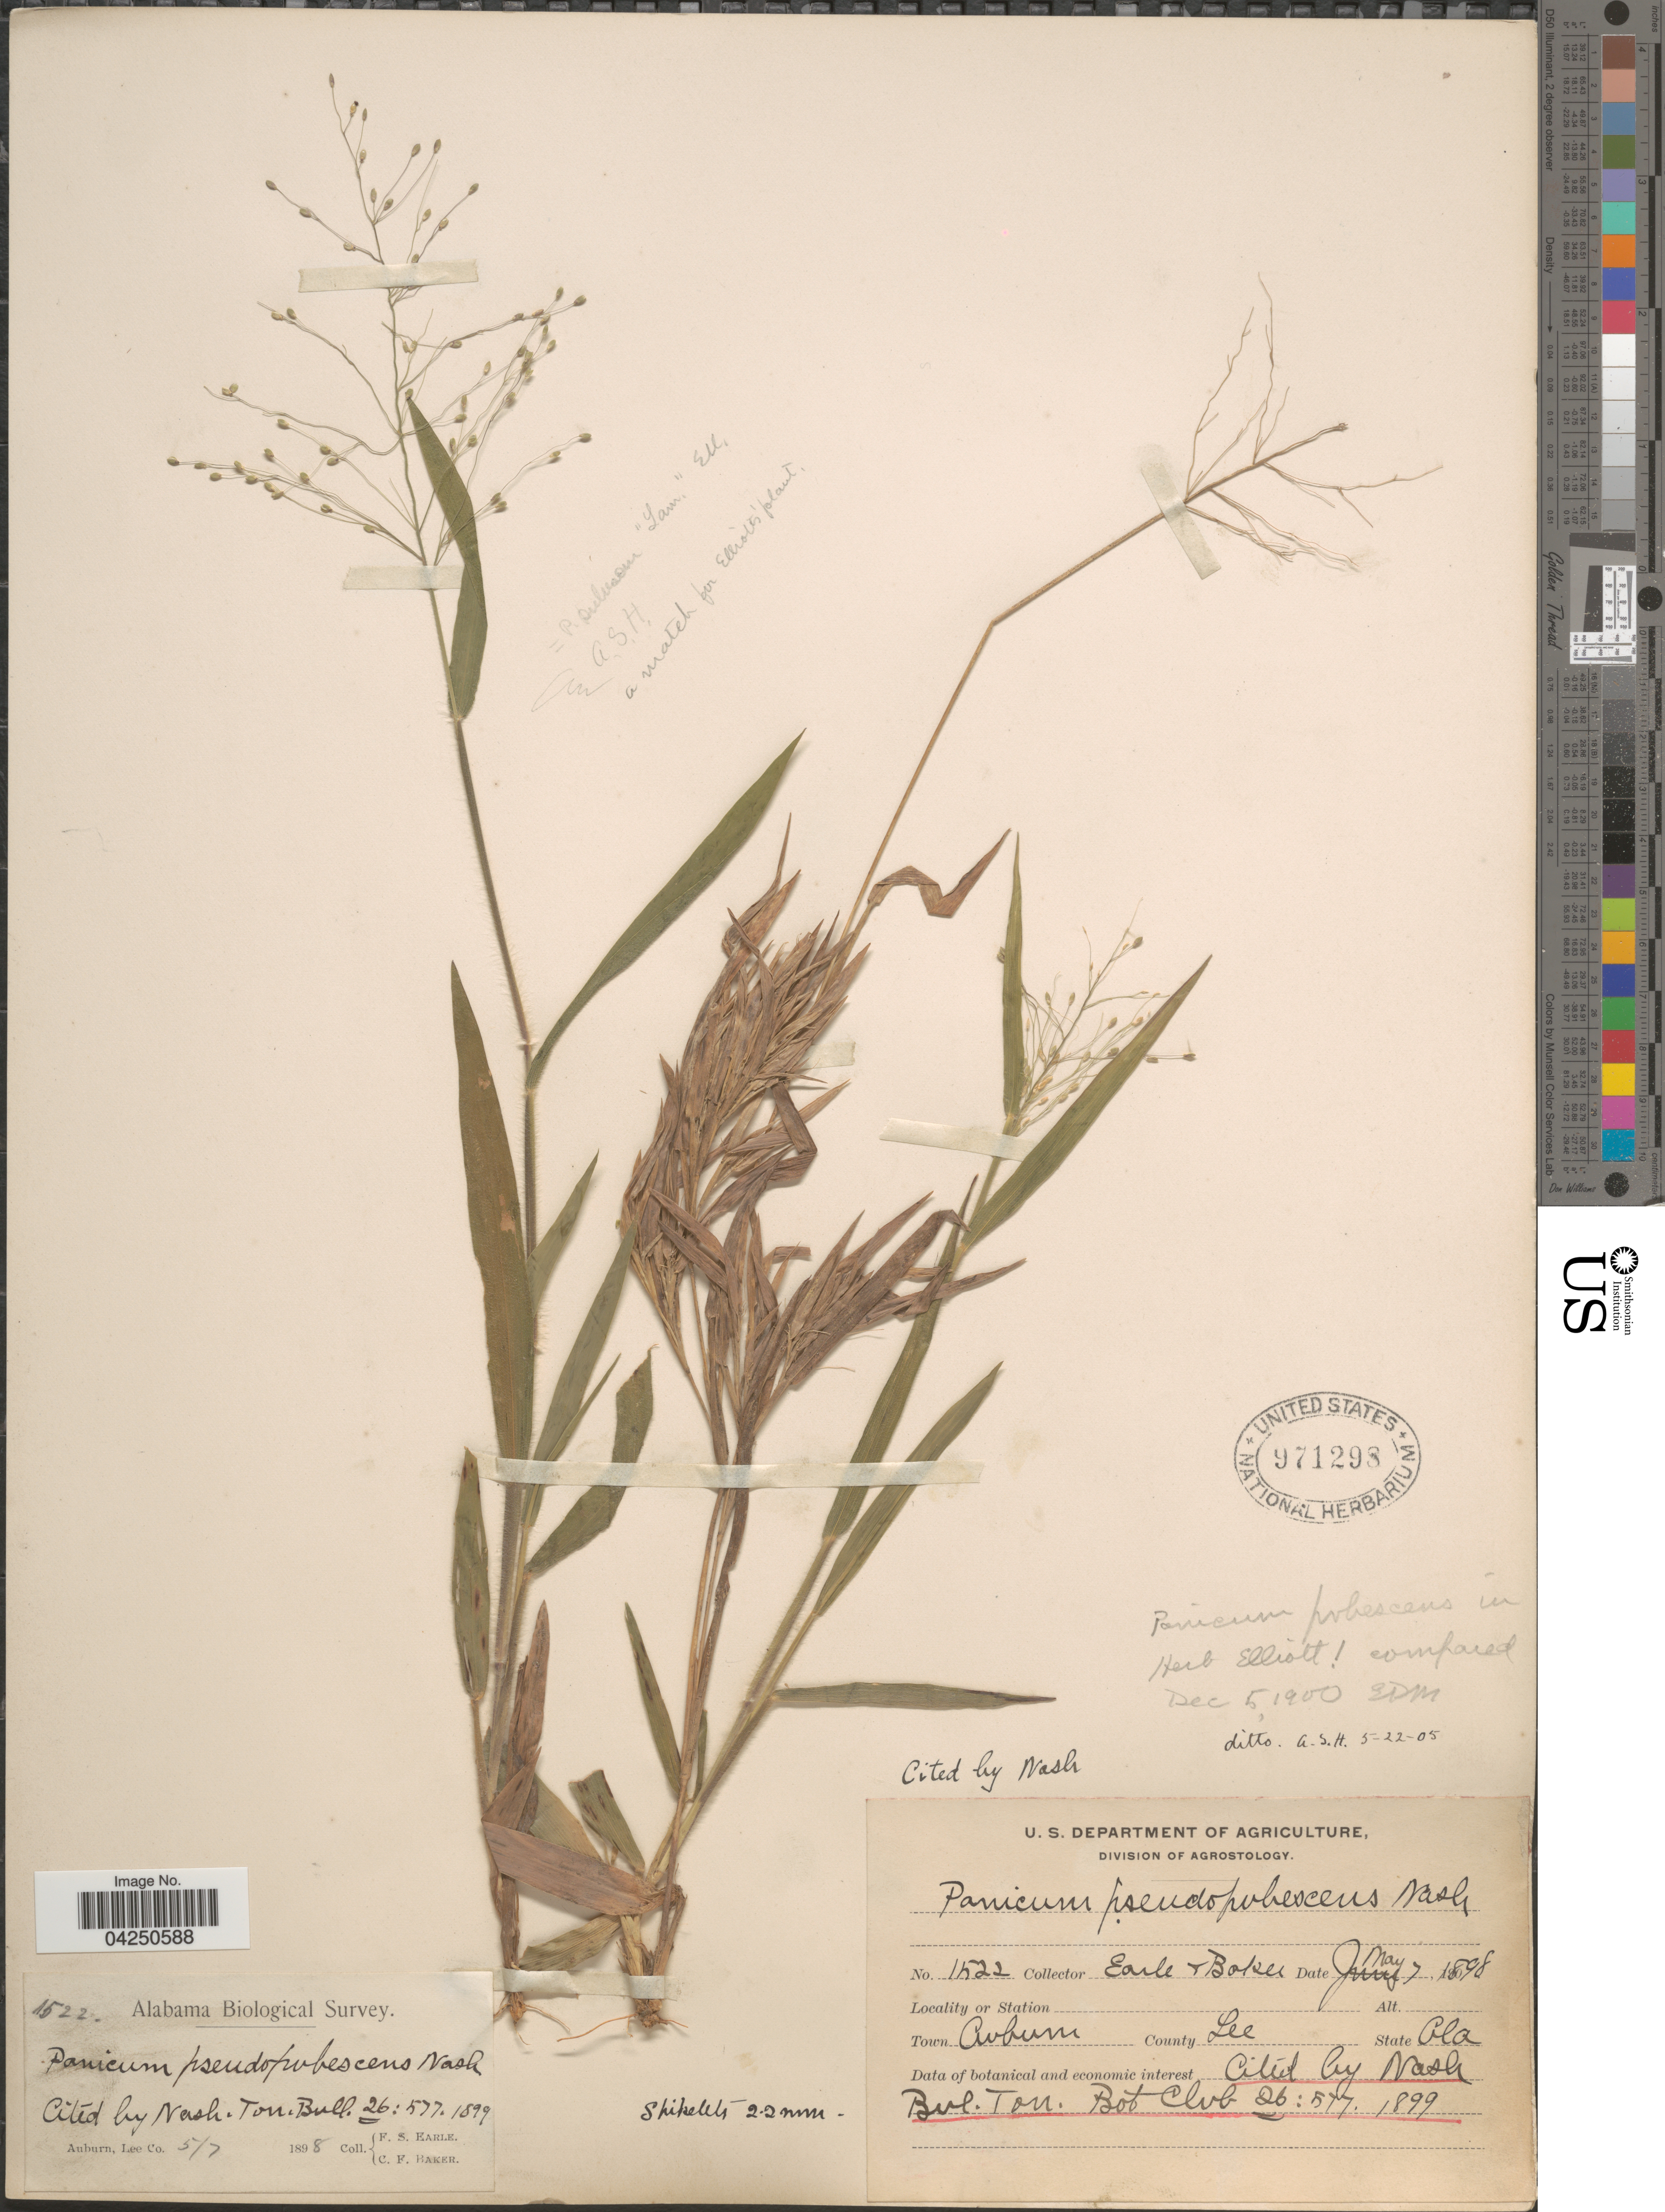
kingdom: Plantae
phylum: Tracheophyta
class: Liliopsida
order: Poales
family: Poaceae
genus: Dichanthelium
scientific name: Dichanthelium acuminatum var. acuminatum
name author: (Sw.) Gould & C.A. Clark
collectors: -. Earle & -- Baker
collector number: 1522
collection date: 1898-05-07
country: United States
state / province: Alabama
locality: Alabama Biological Survey. Town Auburn. County Lee.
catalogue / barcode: US 971298